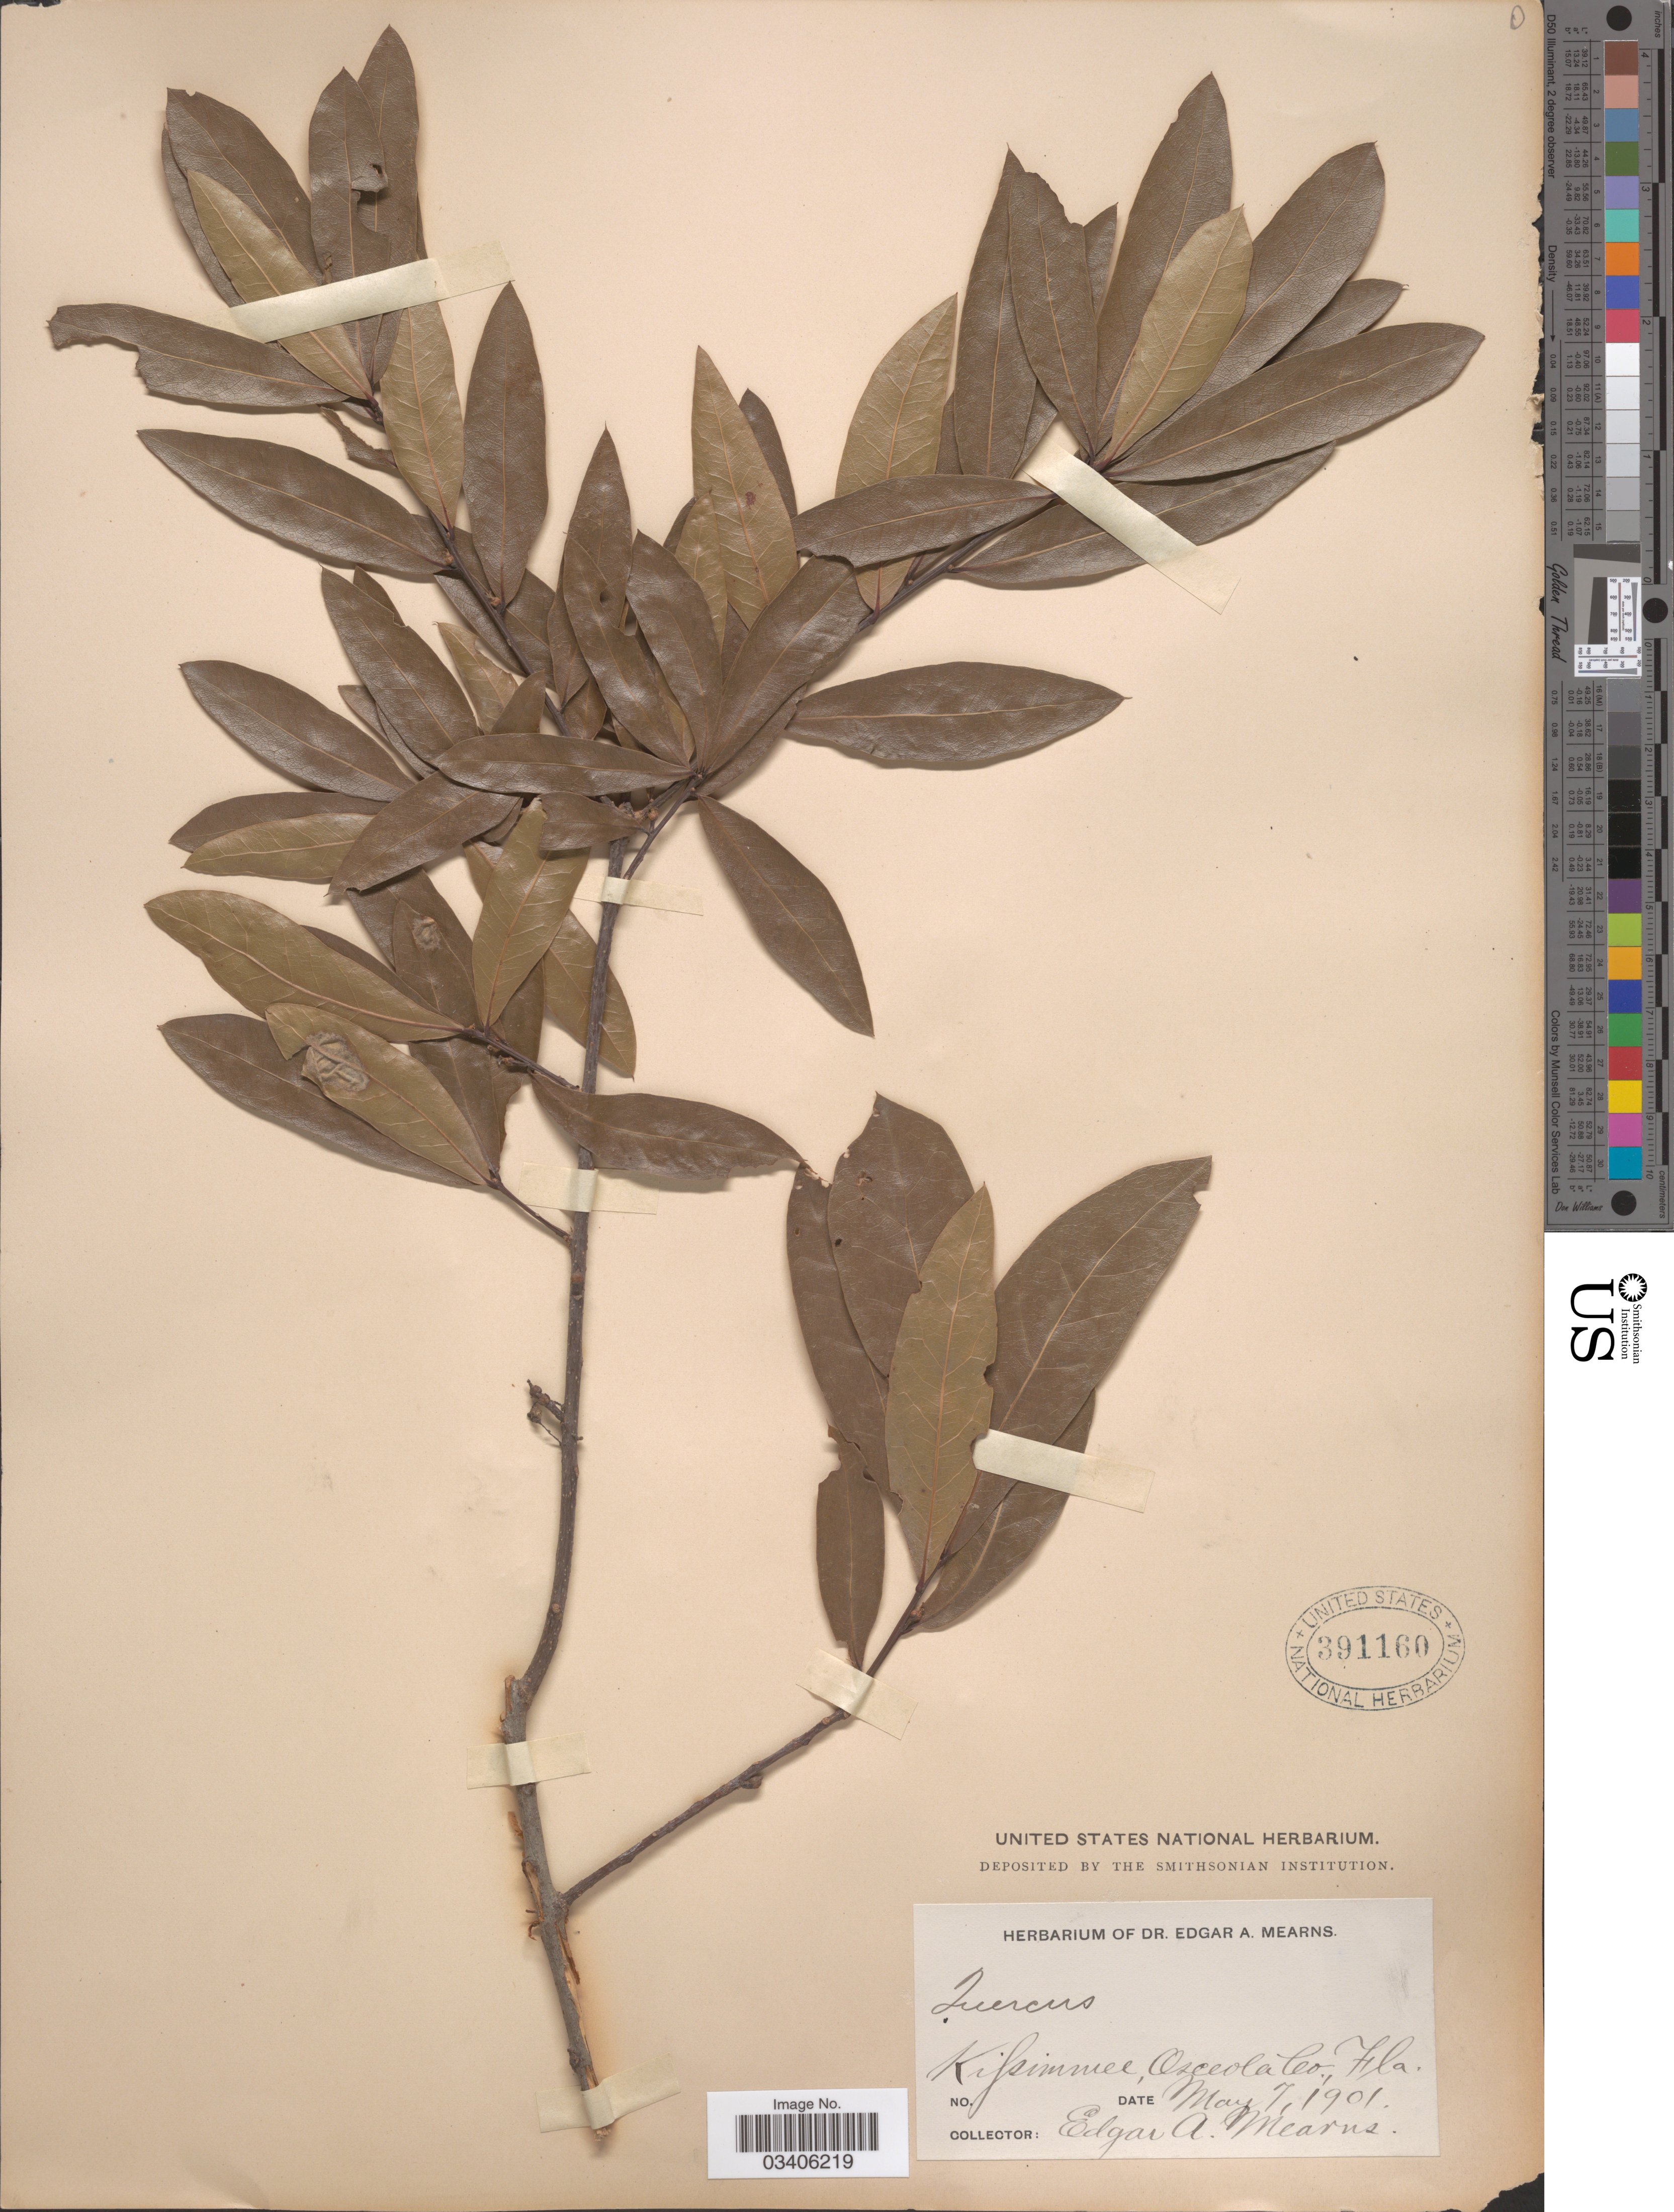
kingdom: Plantae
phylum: Tracheophyta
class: Magnoliopsida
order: Fagales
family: Fagaceae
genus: Quercus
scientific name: Quercus laurifolia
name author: Michx.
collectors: E. A. Mearns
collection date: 1901-05-07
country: United States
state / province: Florida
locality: Kissimmee, Osceola Co.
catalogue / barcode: US 391160